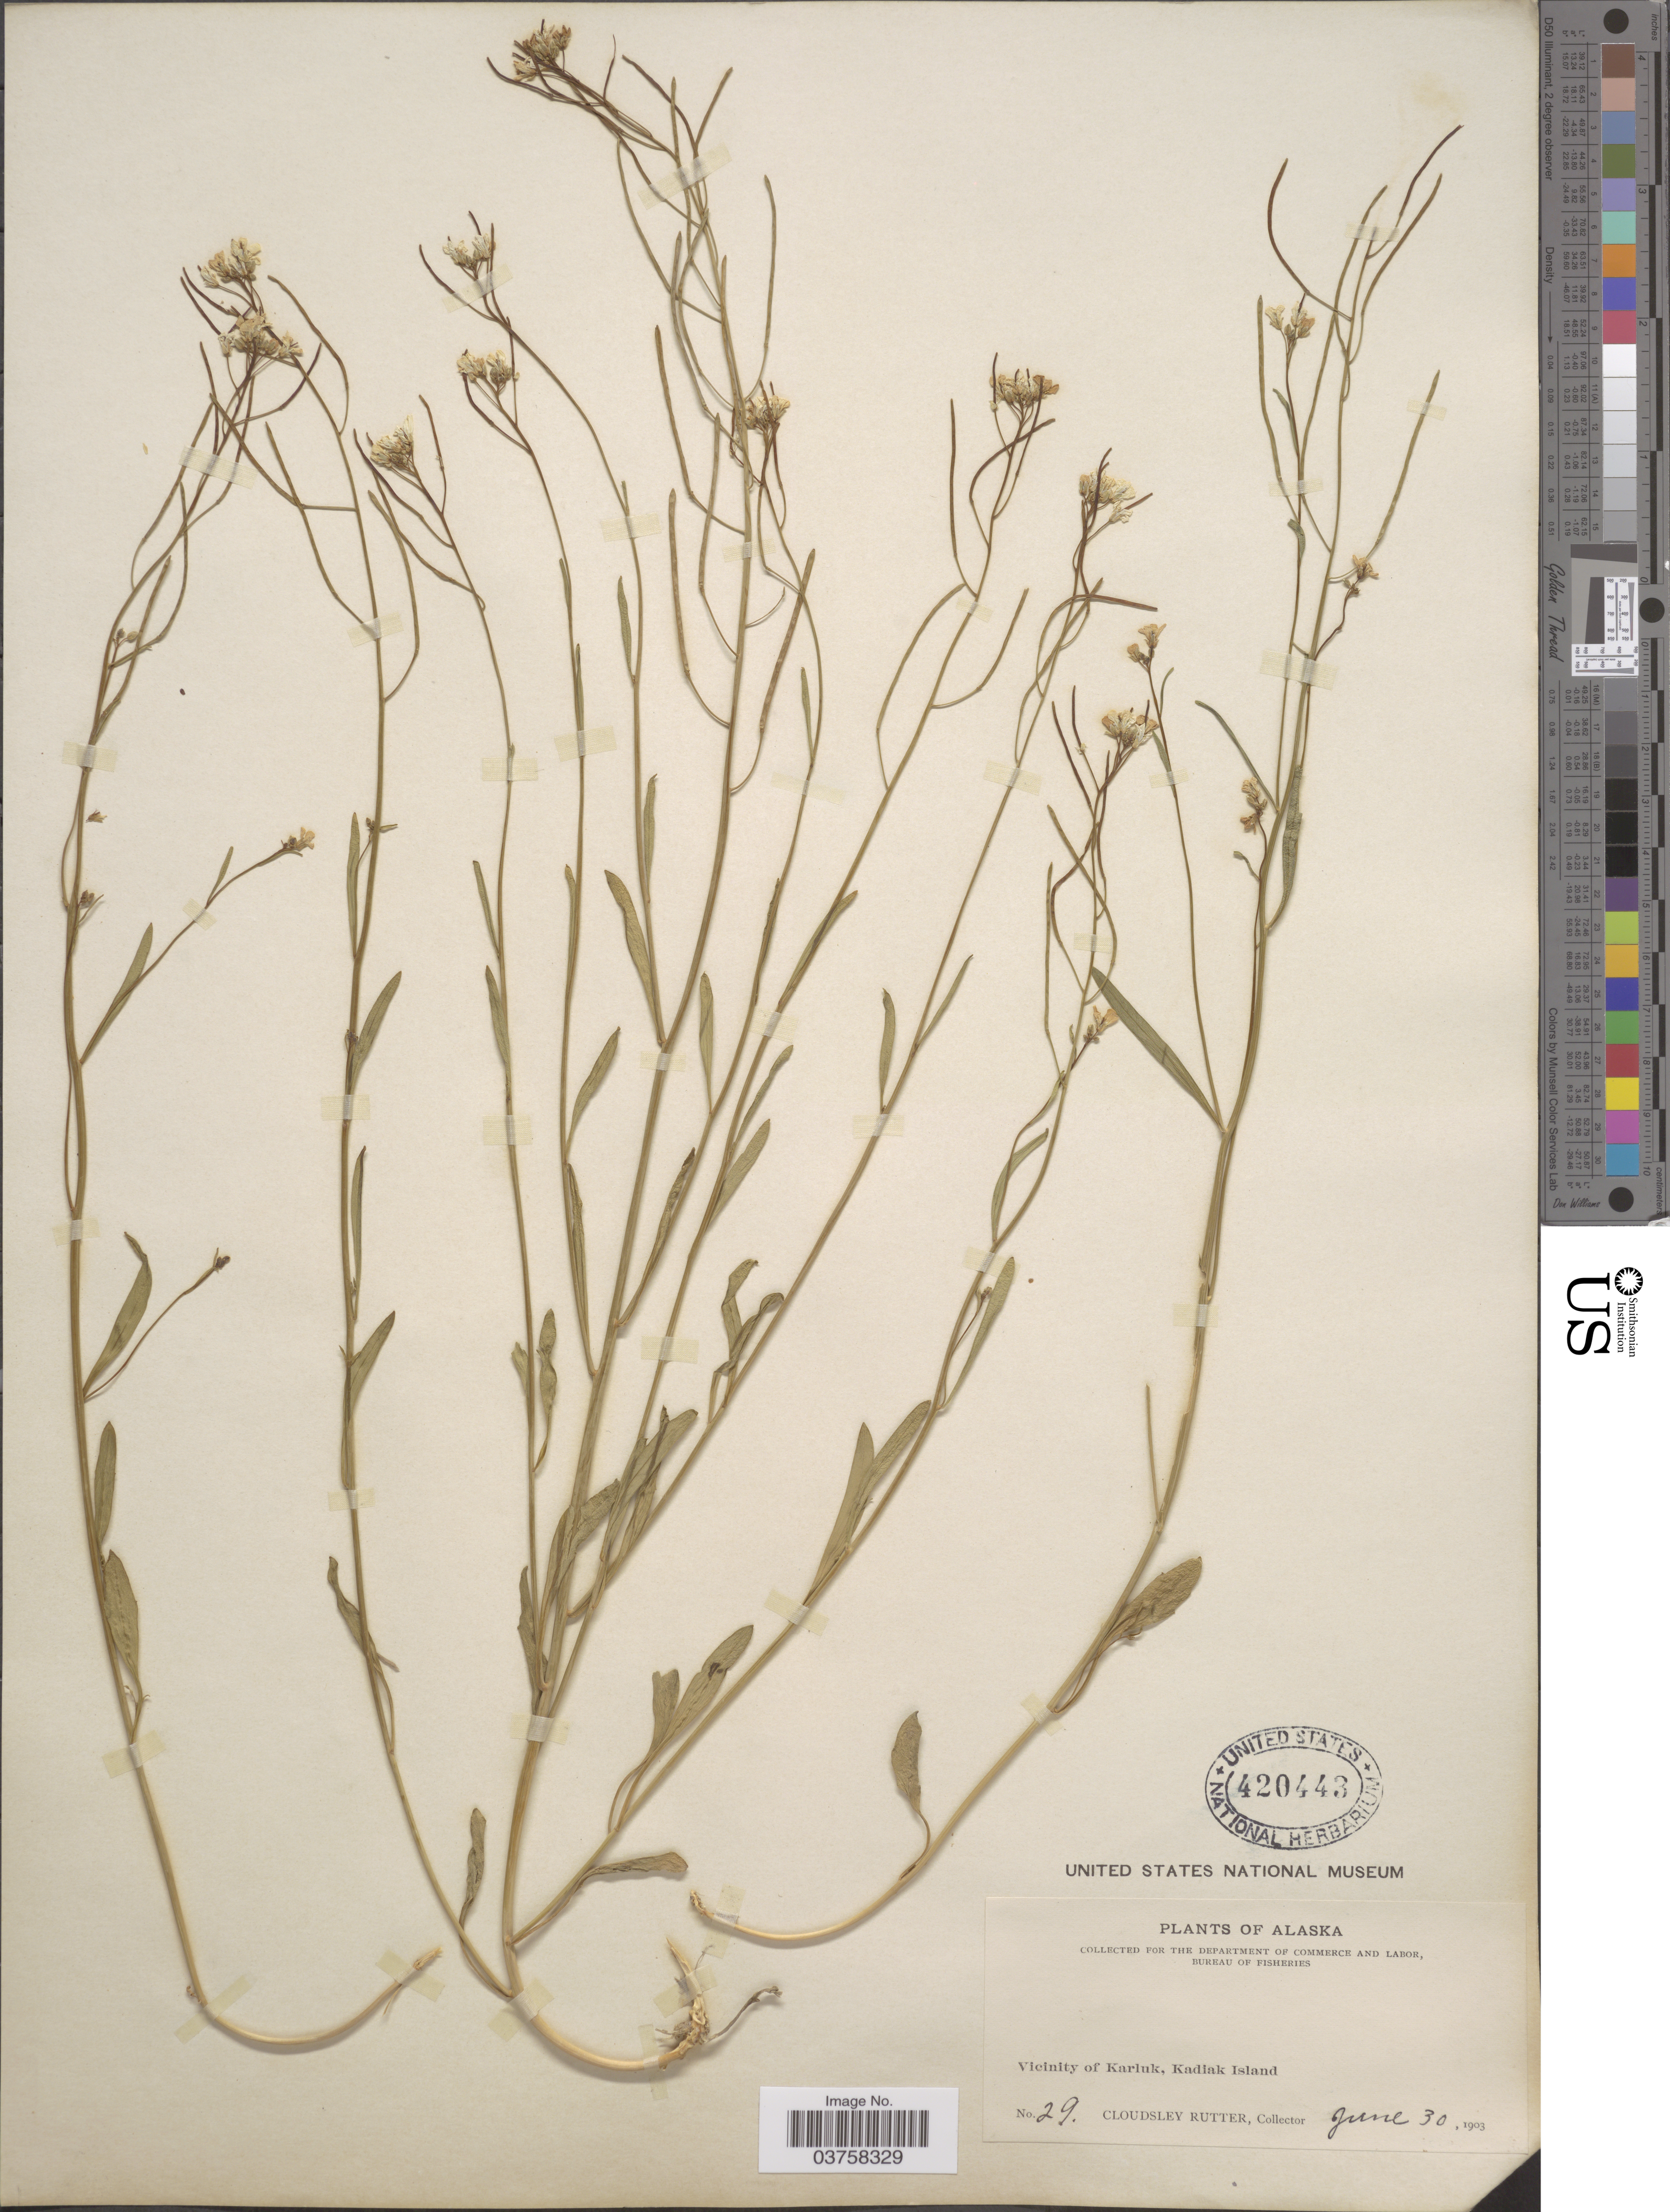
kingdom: Plantae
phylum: Tracheophyta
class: Magnoliopsida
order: Brassicales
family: Brassicaceae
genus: Arabidopsis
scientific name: Arabidopsis lyrata subsp. kamchatica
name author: (Fisch. ex DC.) O'Kane & Al-Shehbaz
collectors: C. Rutter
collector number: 29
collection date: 1903-06-30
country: United States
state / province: Alaska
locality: Vicinity of Karluk, Kadiak Island.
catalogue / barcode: US 420443